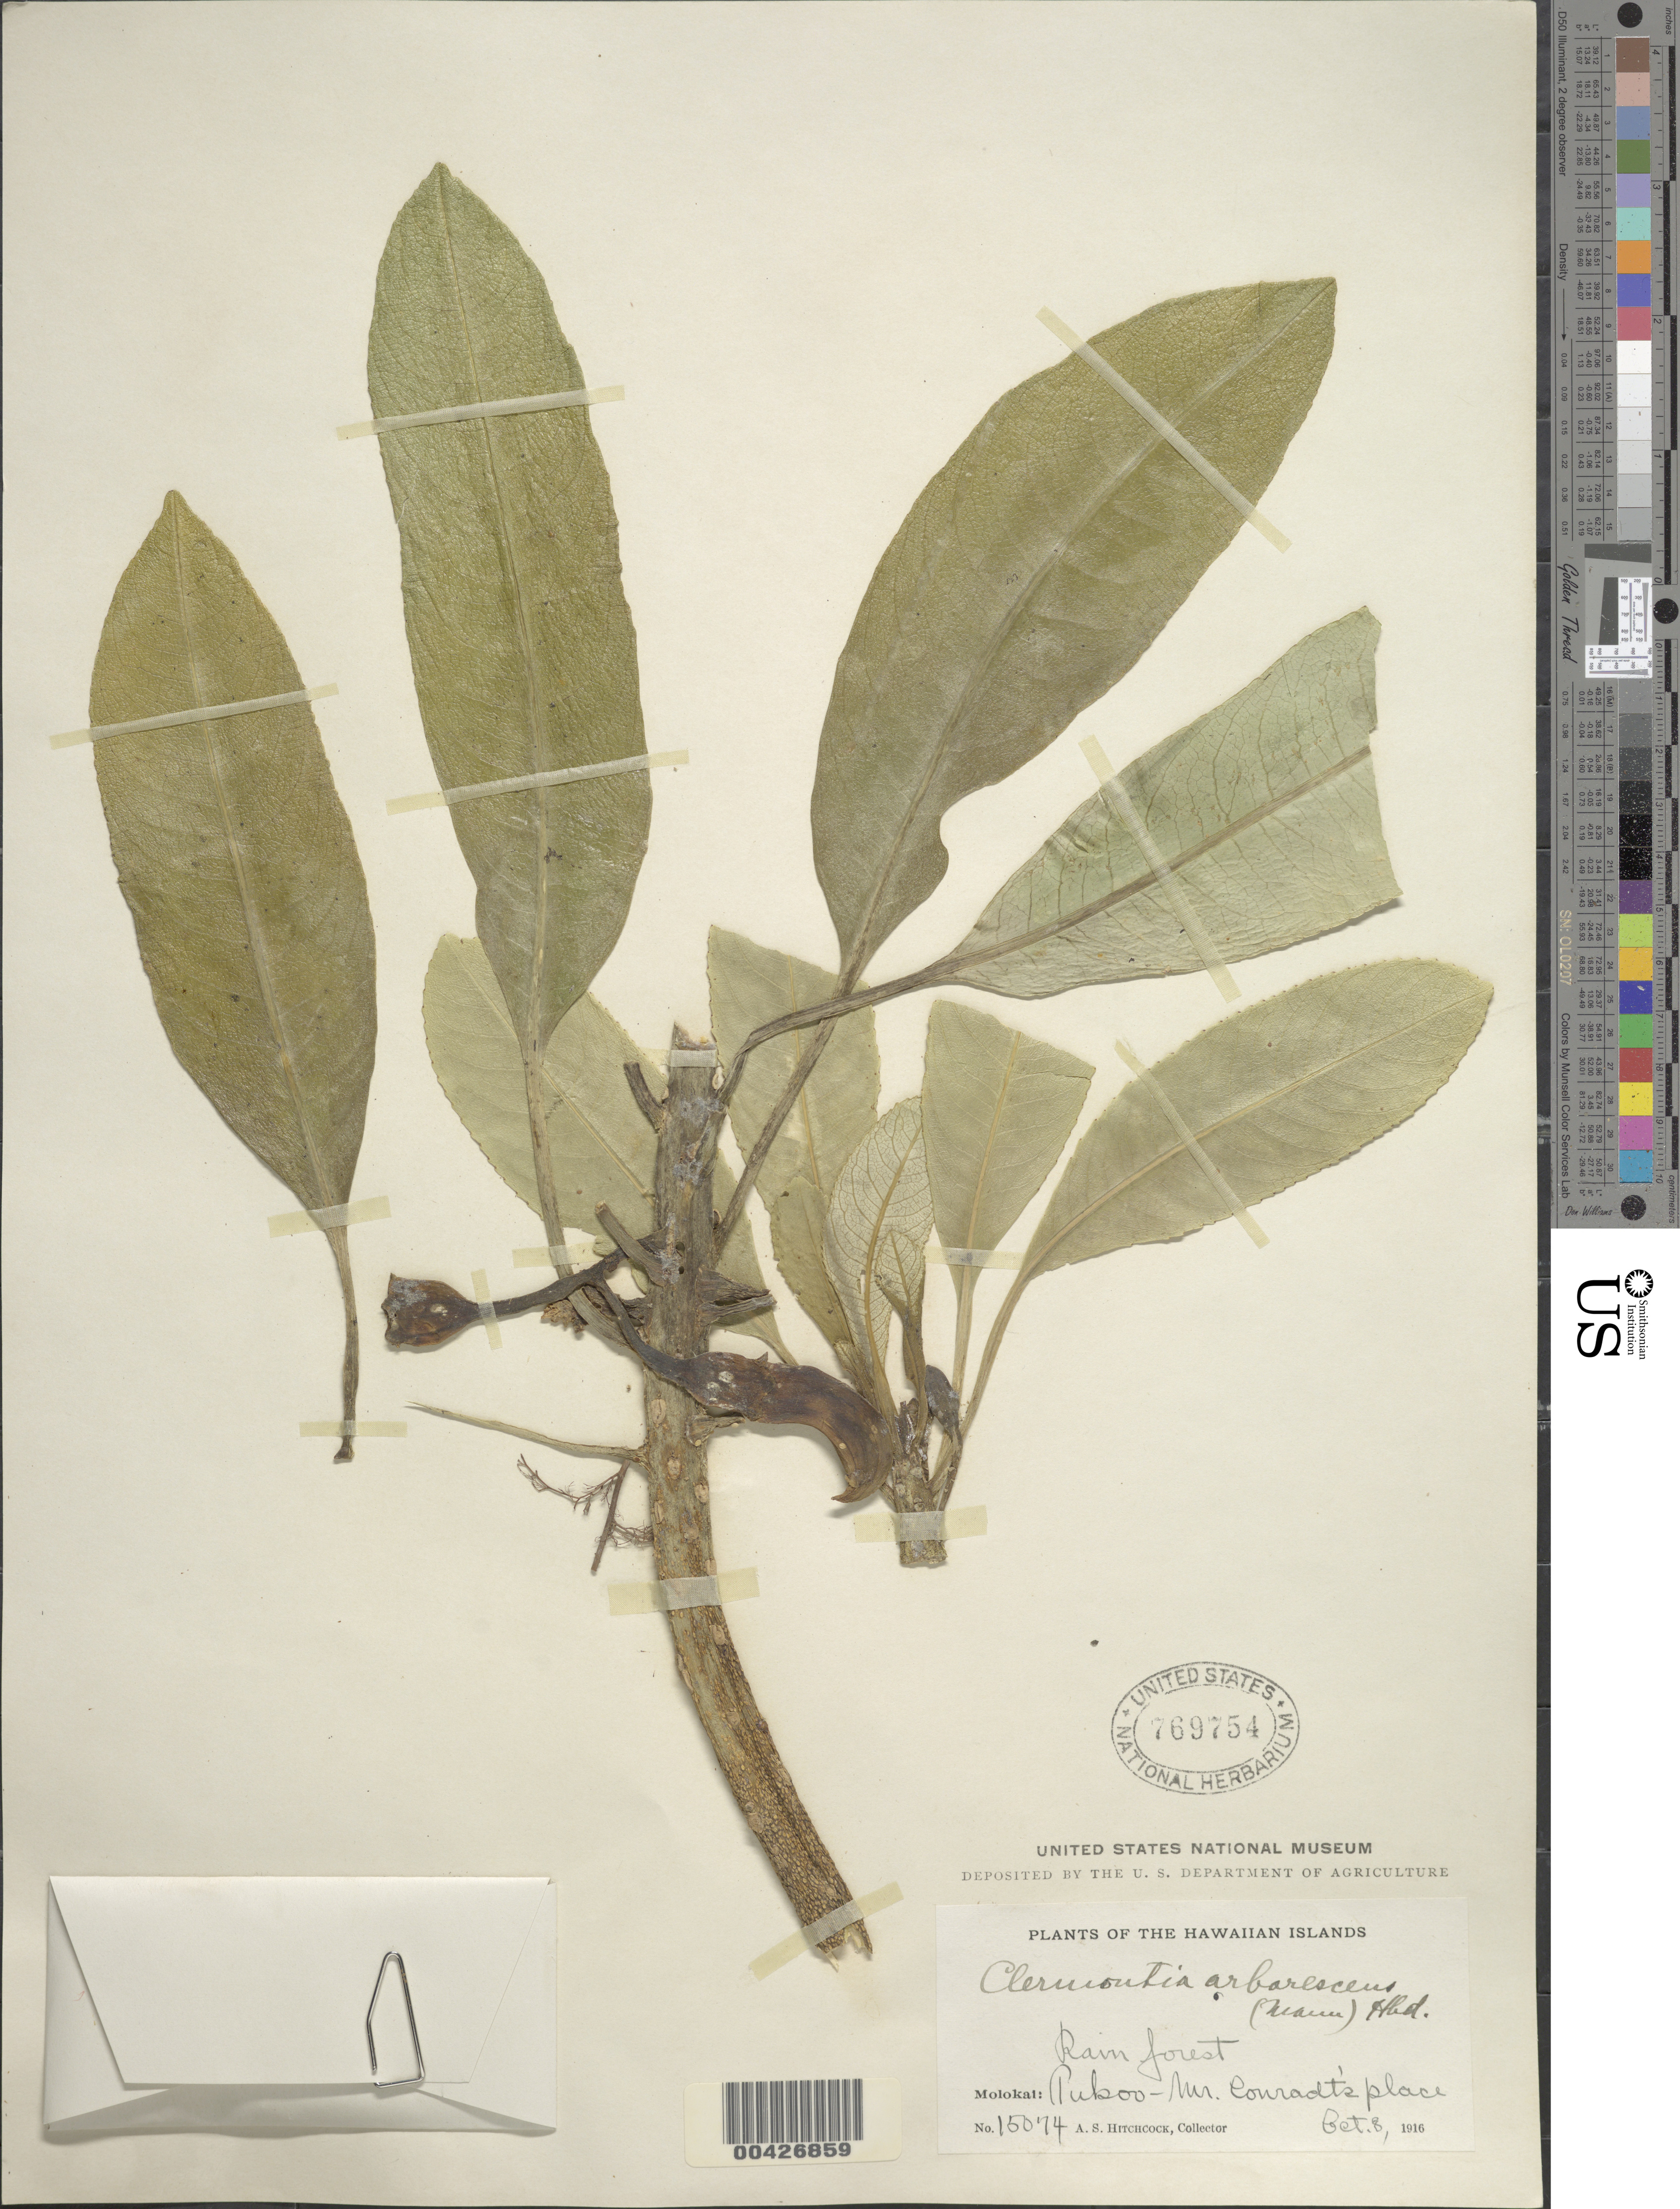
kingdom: Plantae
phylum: Tracheophyta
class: Magnoliopsida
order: Asterales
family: Campanulaceae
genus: Clermontia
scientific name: Clermontia arborescens subsp. waikoluensis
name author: (H. St. John) Lammers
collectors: A. S. Hitchcock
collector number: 15074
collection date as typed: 8 Oct 1916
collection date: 1916-10-08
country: United States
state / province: Hawaii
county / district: Maui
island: Moloka'i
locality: Pukoo-near Conradt's place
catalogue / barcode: US 769754